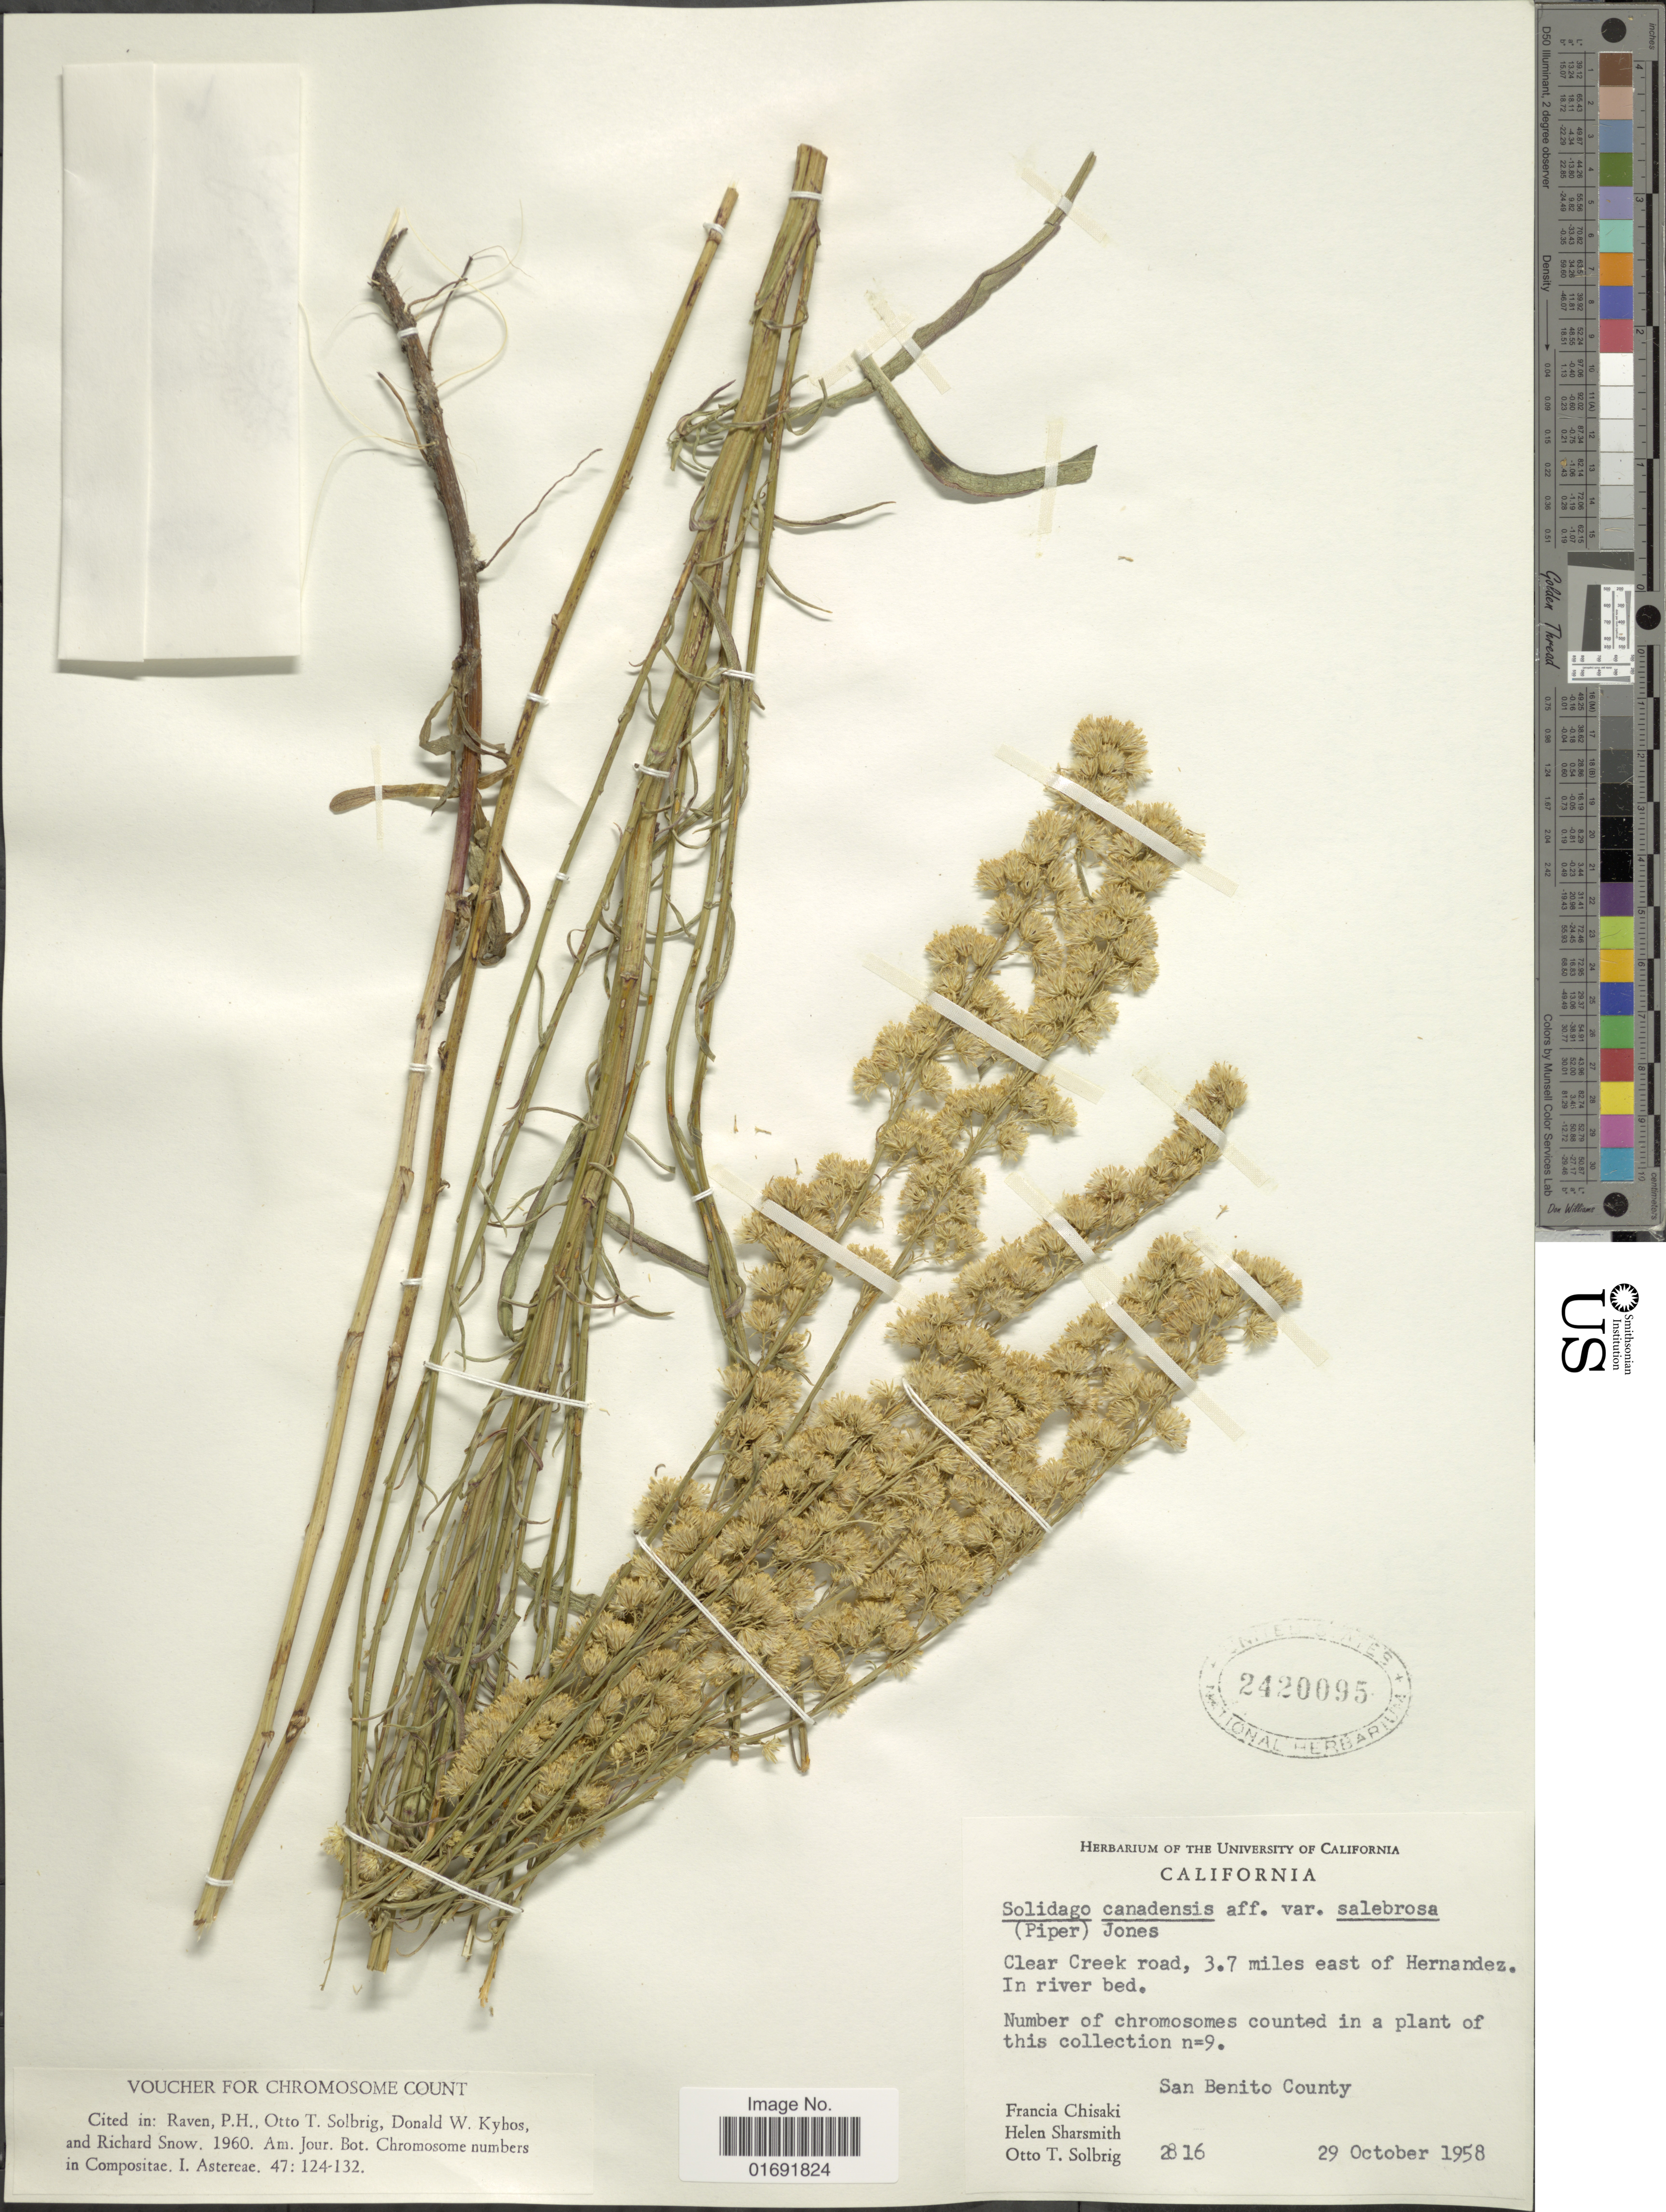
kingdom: Plantae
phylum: Tracheophyta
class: Magnoliopsida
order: Asterales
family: Asteraceae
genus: Solidago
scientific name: Solidago sp.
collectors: F. Chisaki, H. Sharsmith & O. T. Solbrig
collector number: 2816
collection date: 1958-10-29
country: United States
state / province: California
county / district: San Benito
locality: Clear Creek road, 3.7 miles east of Hernandez, San Benito County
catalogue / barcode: US 2420095